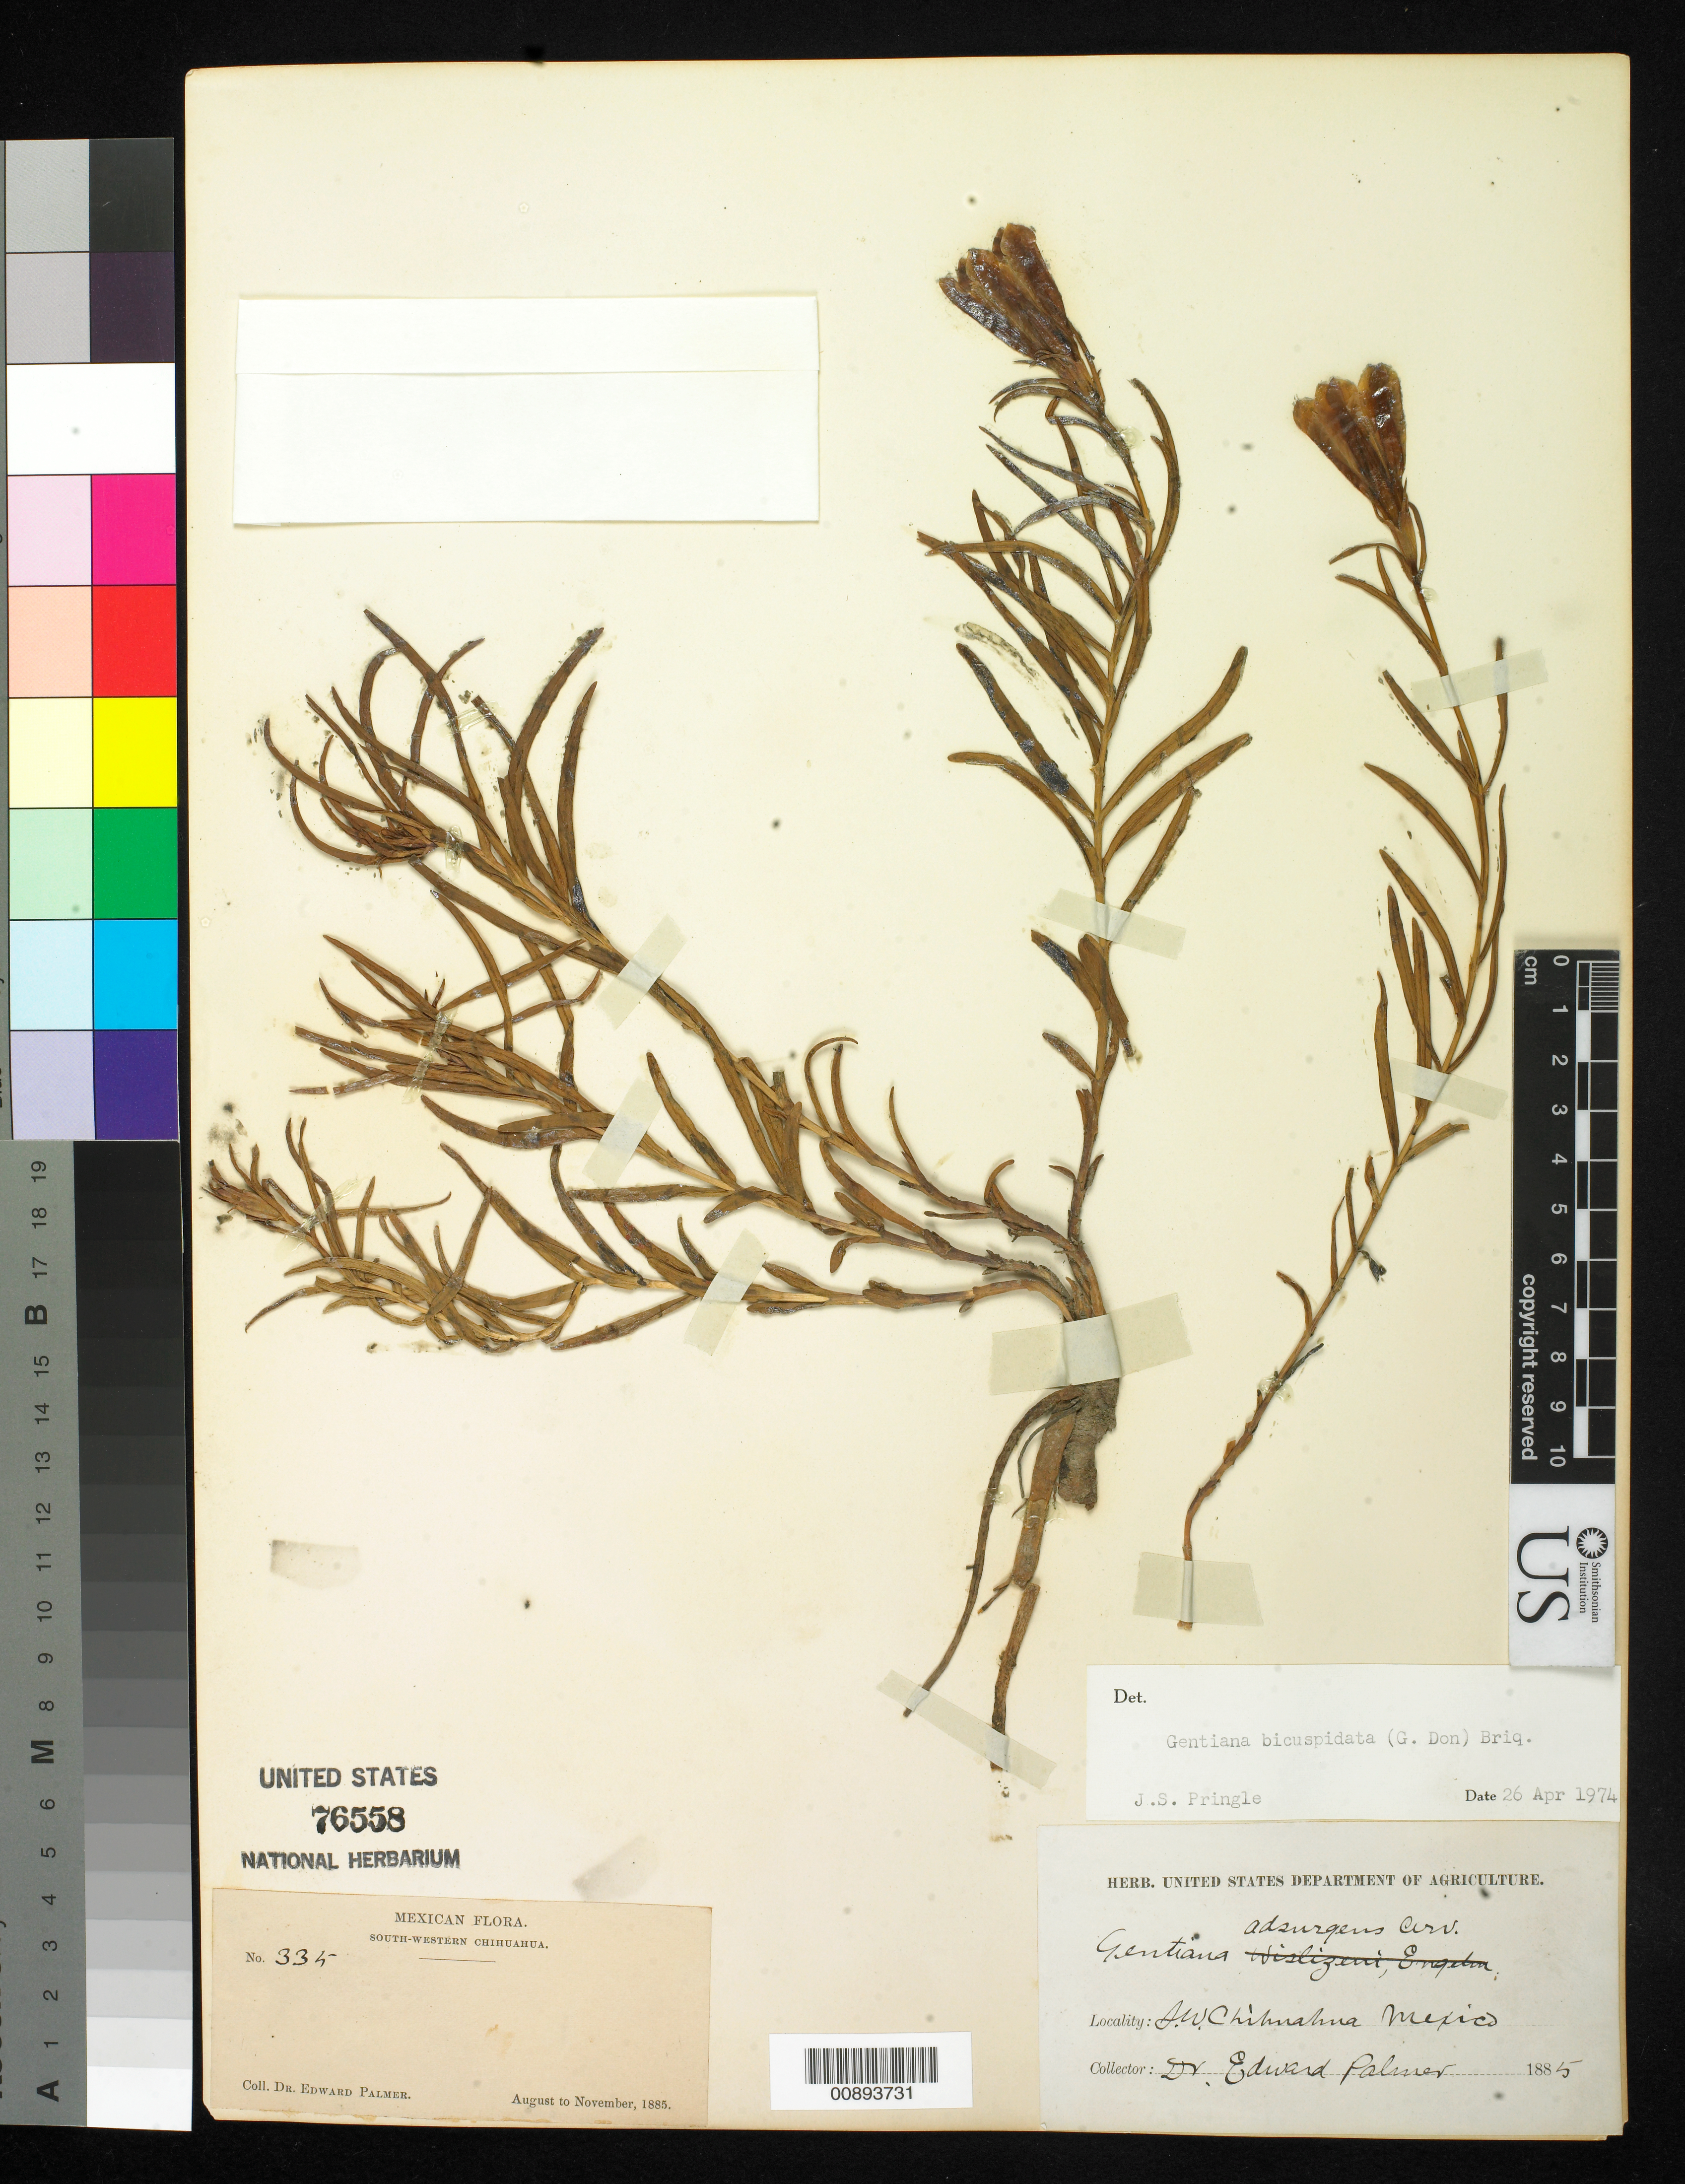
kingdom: Plantae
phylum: Tracheophyta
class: Magnoliopsida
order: Gentianales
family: Gentianaceae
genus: Gentiana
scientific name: Gentiana bicuspidata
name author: (G. Don) Briq.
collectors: E. Palmer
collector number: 335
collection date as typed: Aug 1885 to -- Nov 1885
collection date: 1885-08/1885-11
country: Mexico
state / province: Chihuahua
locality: South-Western Chihuahua.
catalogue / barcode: US 76558